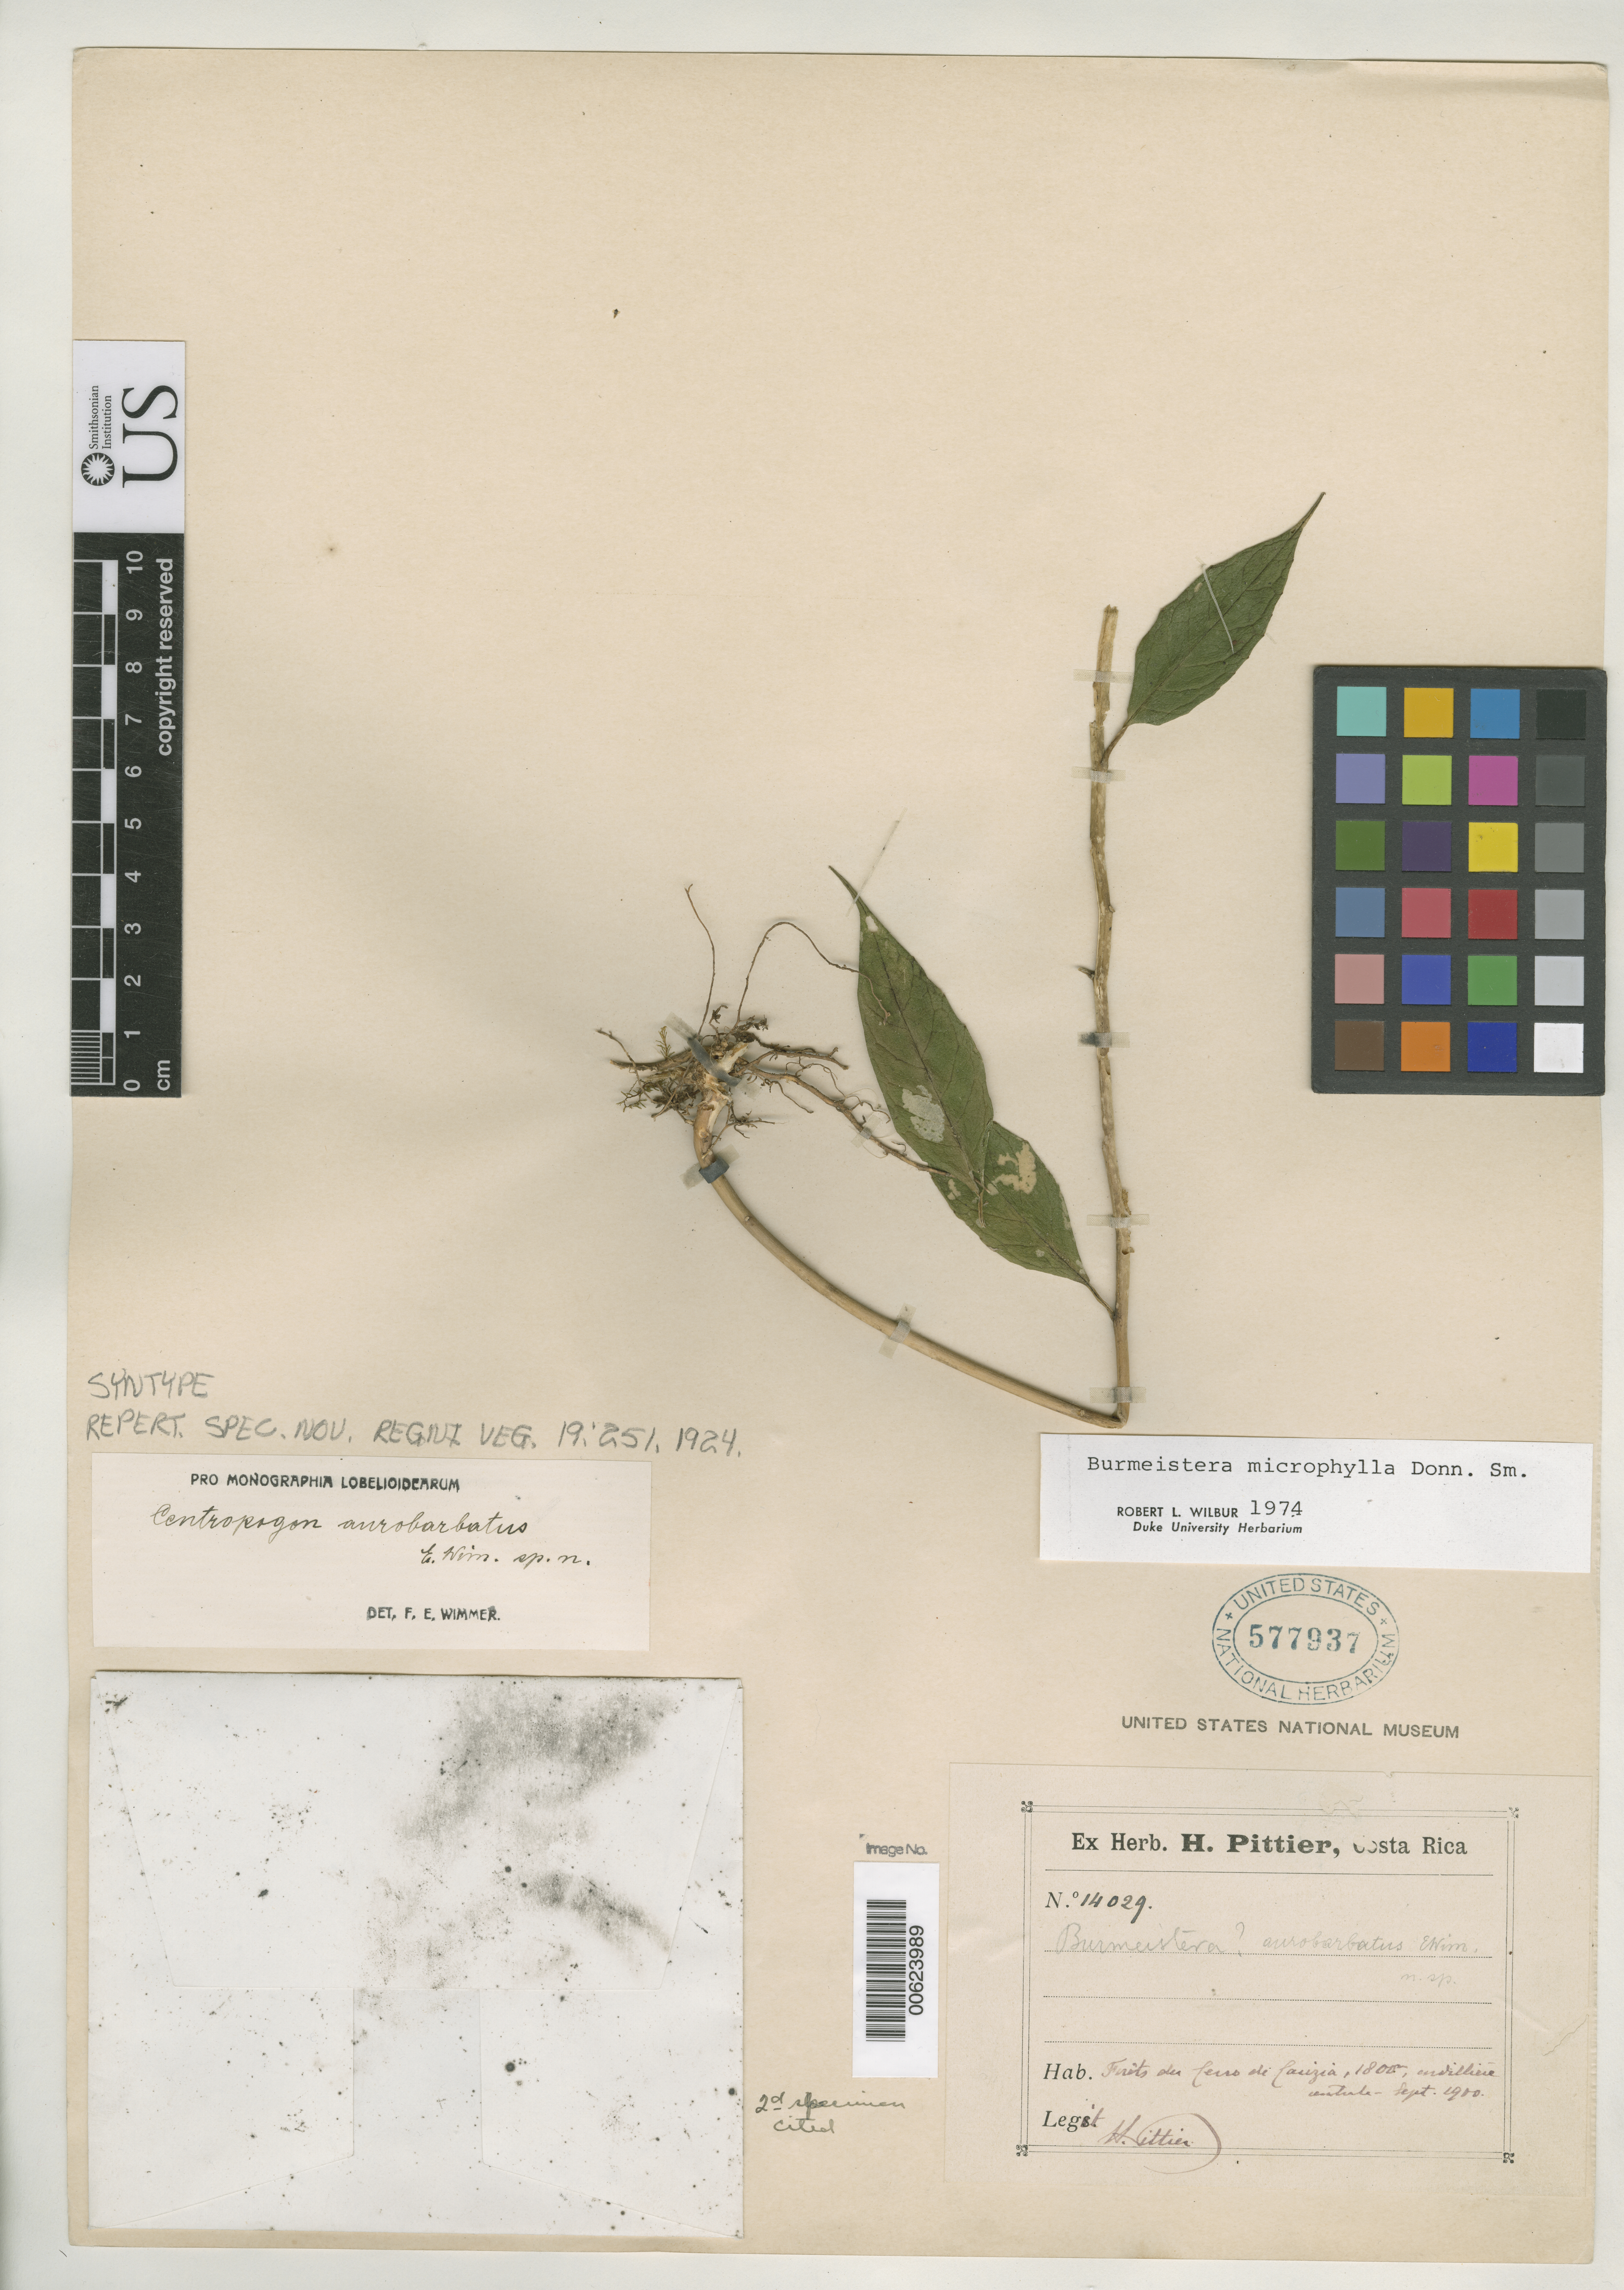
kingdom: Plantae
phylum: Tracheophyta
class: Magnoliopsida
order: Asterales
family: Campanulaceae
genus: Centropogon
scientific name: Centropogon aurobarbatus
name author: E. Wimm.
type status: Syntype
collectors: H. F. Pittier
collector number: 14029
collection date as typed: Sep 1900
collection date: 1900-09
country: Costa Rica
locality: Forets du Cerro de La Sizia (Carizia ?)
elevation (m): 1800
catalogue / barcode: US 577937